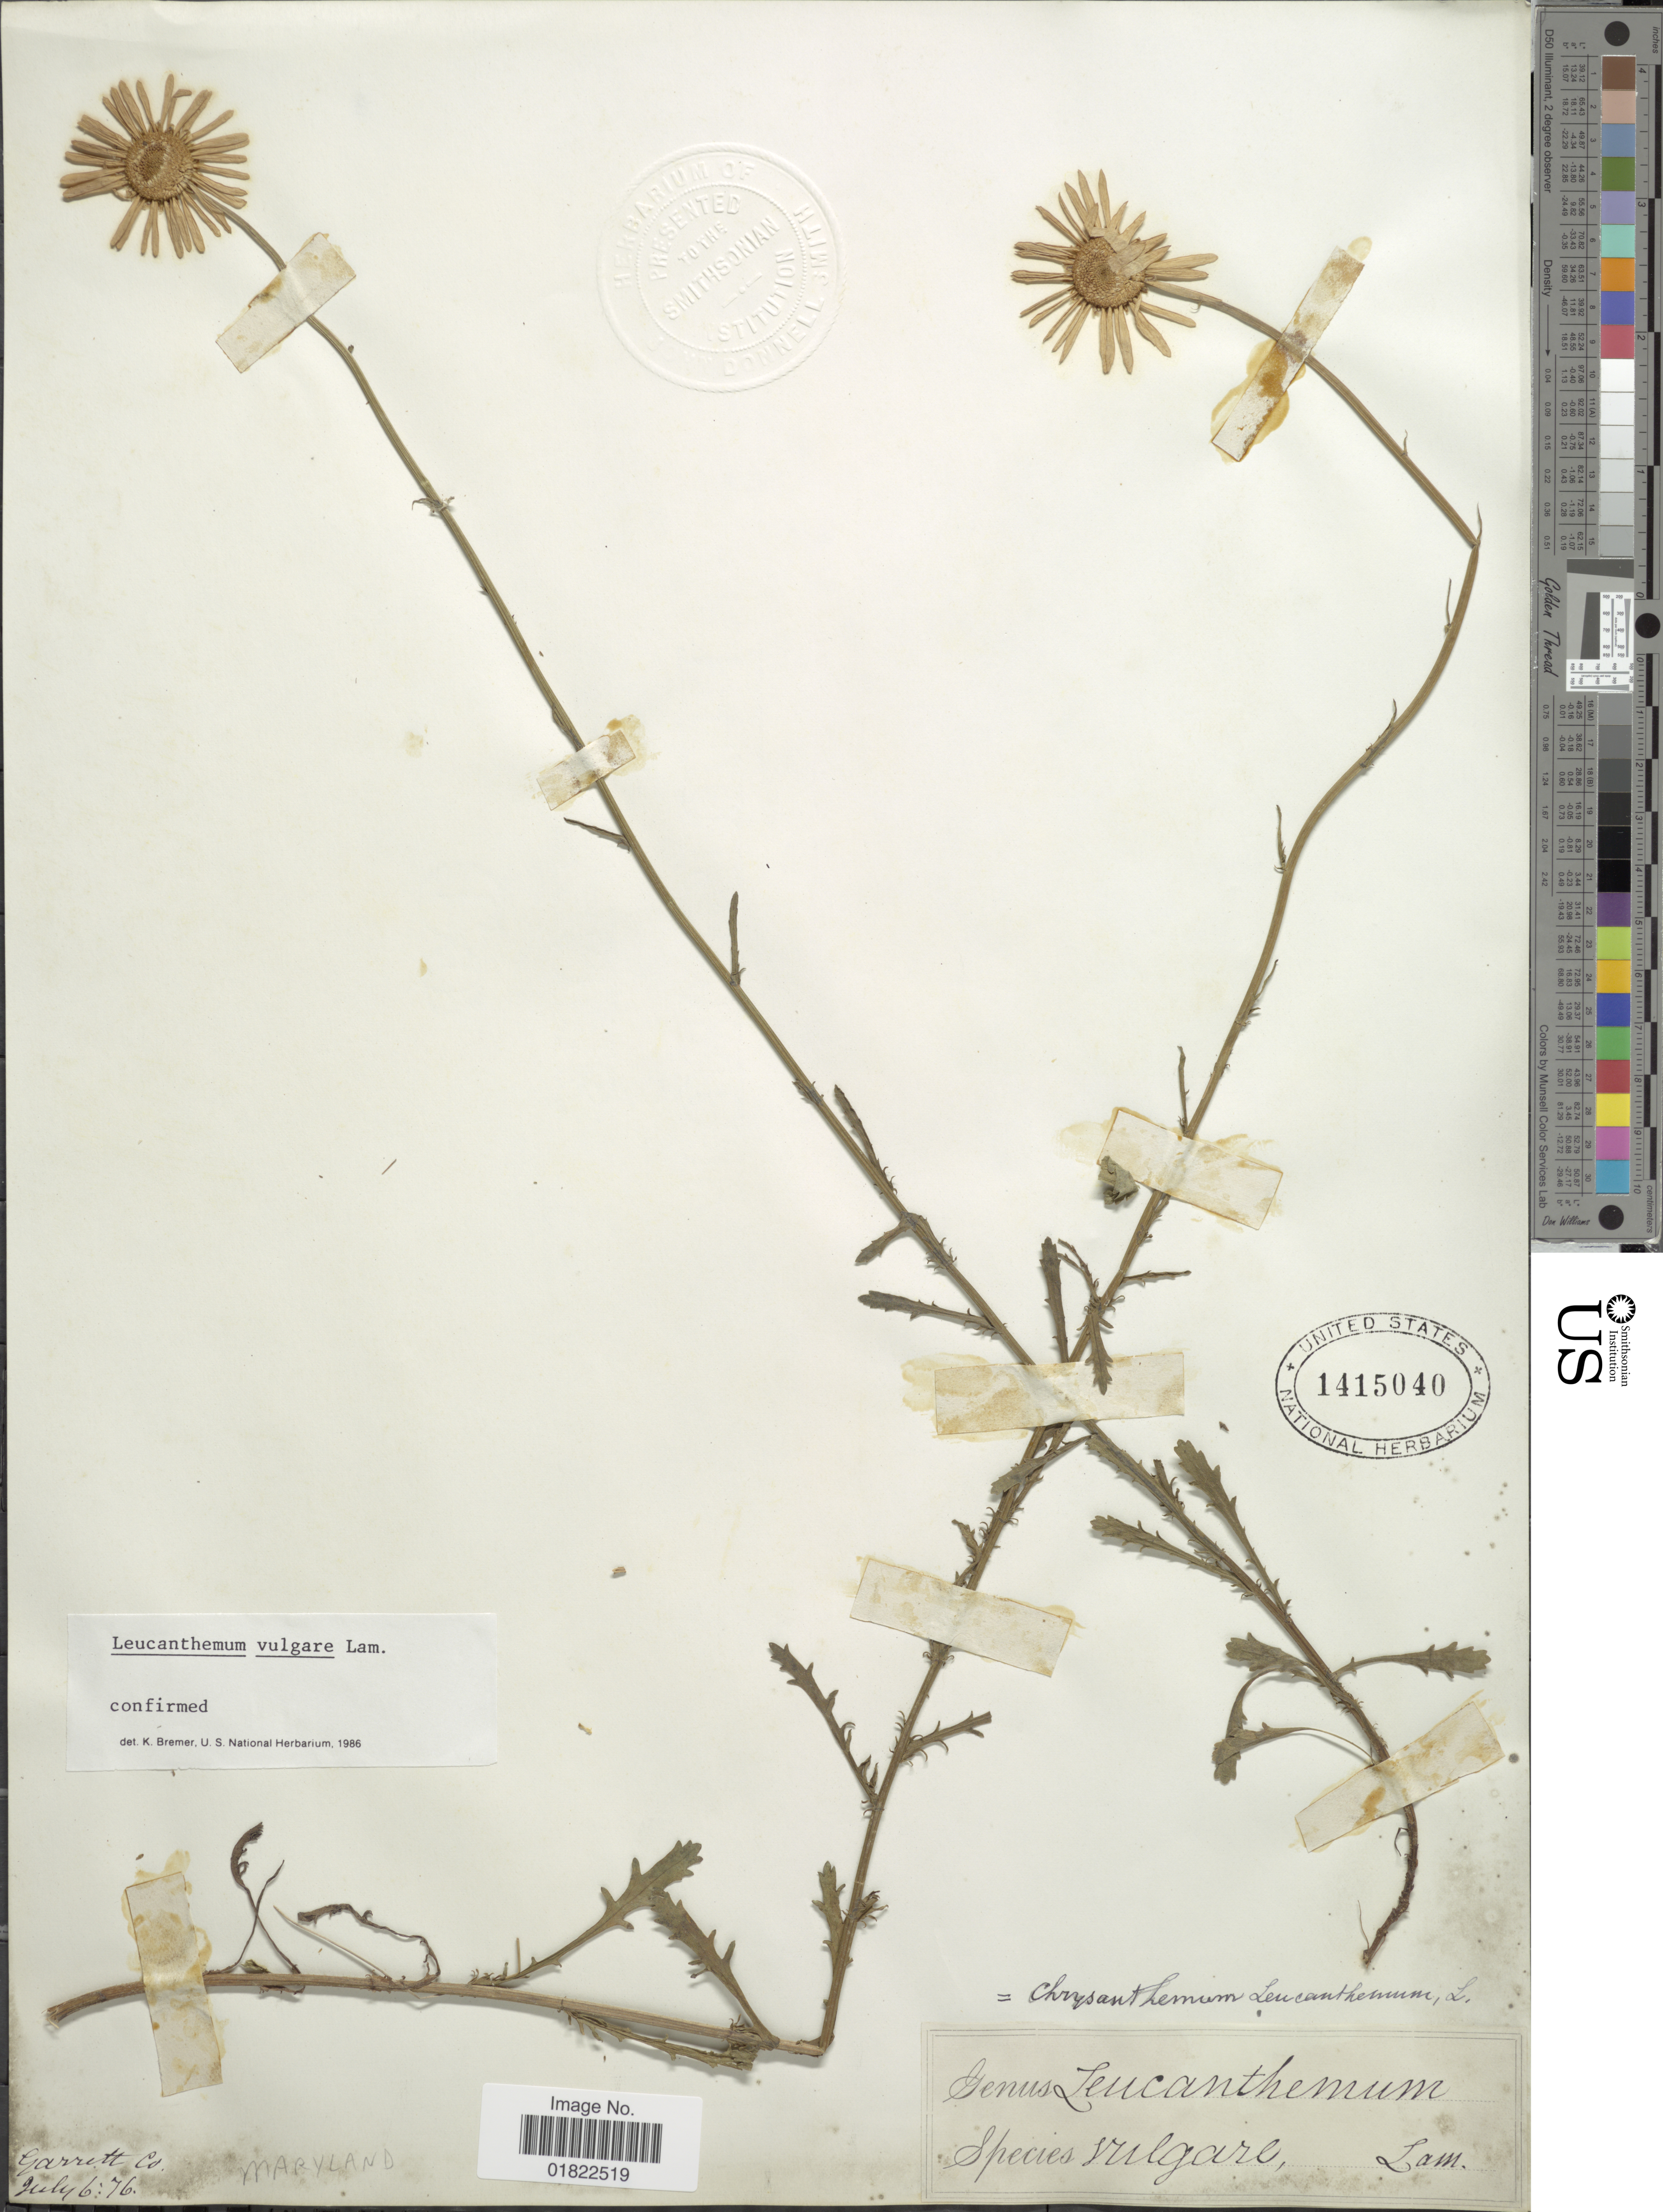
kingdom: Plantae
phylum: Tracheophyta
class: Magnoliopsida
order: Asterales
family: Asteraceae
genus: Leucanthemum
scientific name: Leucanthemum vulgare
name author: Lam.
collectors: J. Donnell Smith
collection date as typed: Transcribed d/m/y: 6/7/76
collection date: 1876-07-06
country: United States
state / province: Maryland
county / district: Garrett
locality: Garrett County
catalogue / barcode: US 1415040